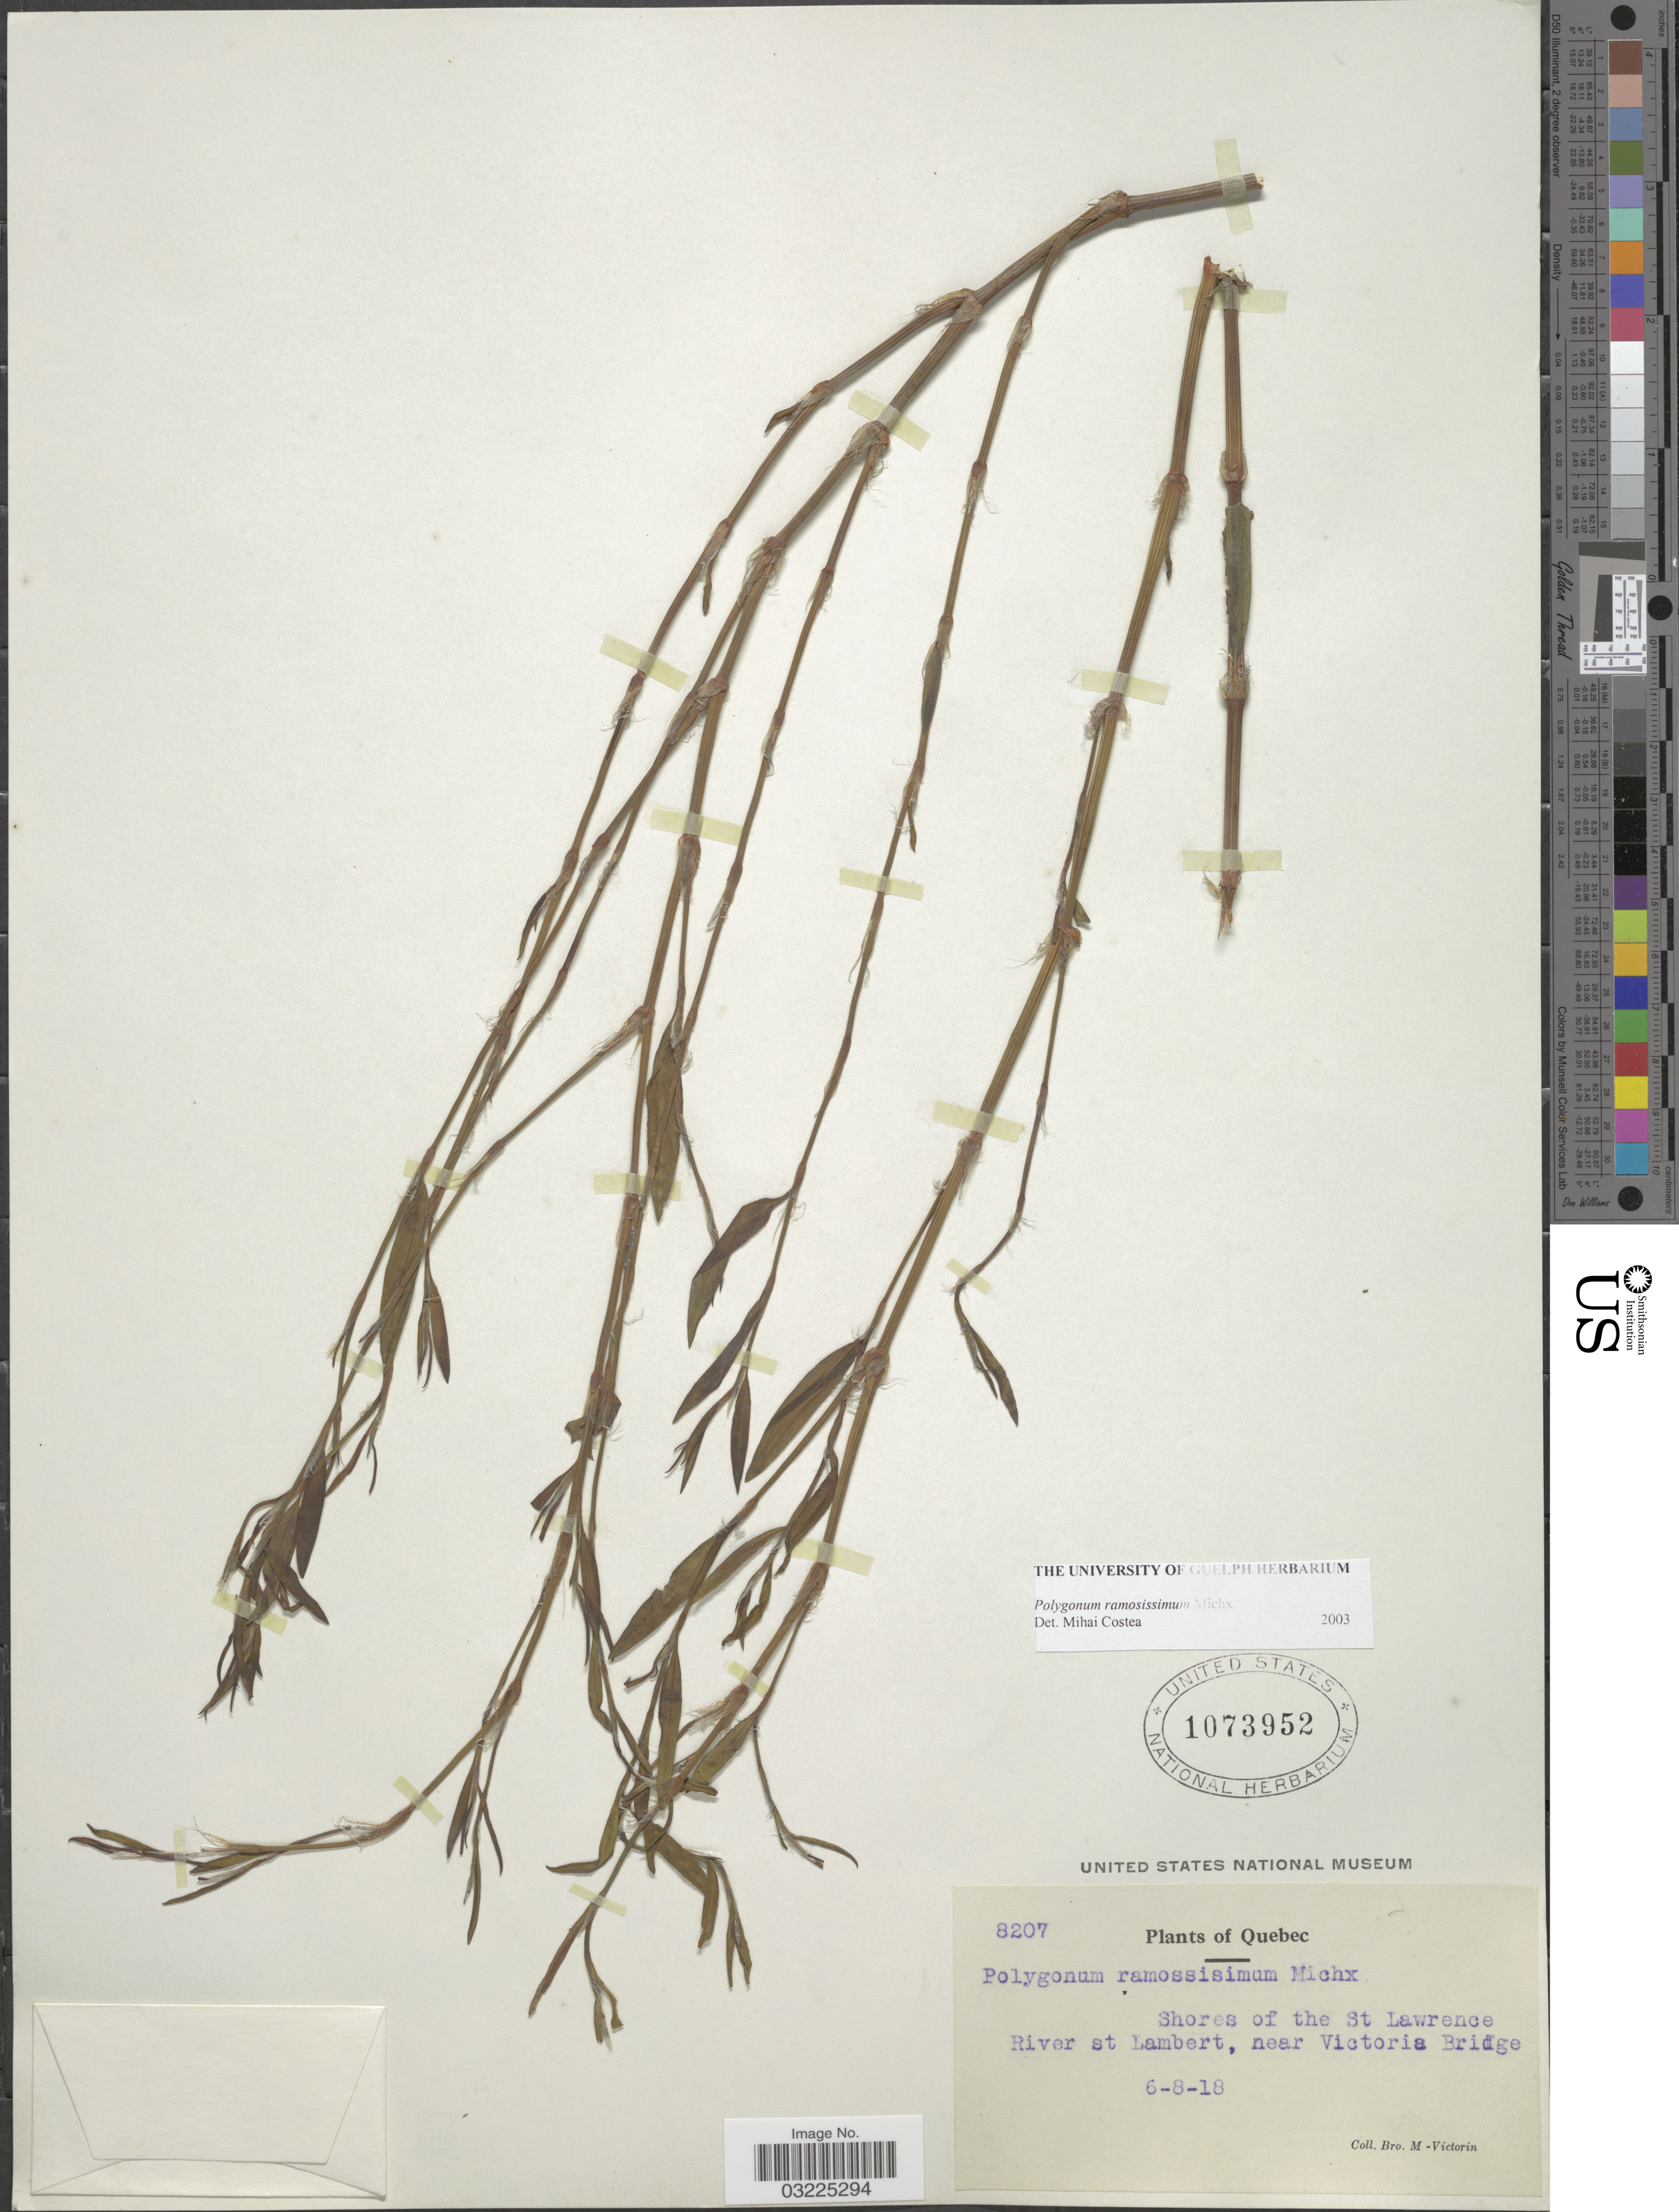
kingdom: Plantae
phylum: Tracheophyta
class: Magnoliopsida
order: Caryophyllales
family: Polygonaceae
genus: Polygonum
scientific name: Polygonum ramosissimum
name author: Michx.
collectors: Fr. Marie-Victorin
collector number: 8207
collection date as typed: Transcribed d/m/y: 6/8/18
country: Canada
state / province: Quebec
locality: Shores of the St Lawrence River st Lambert, near Victoria Bridge.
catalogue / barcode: US 1073952